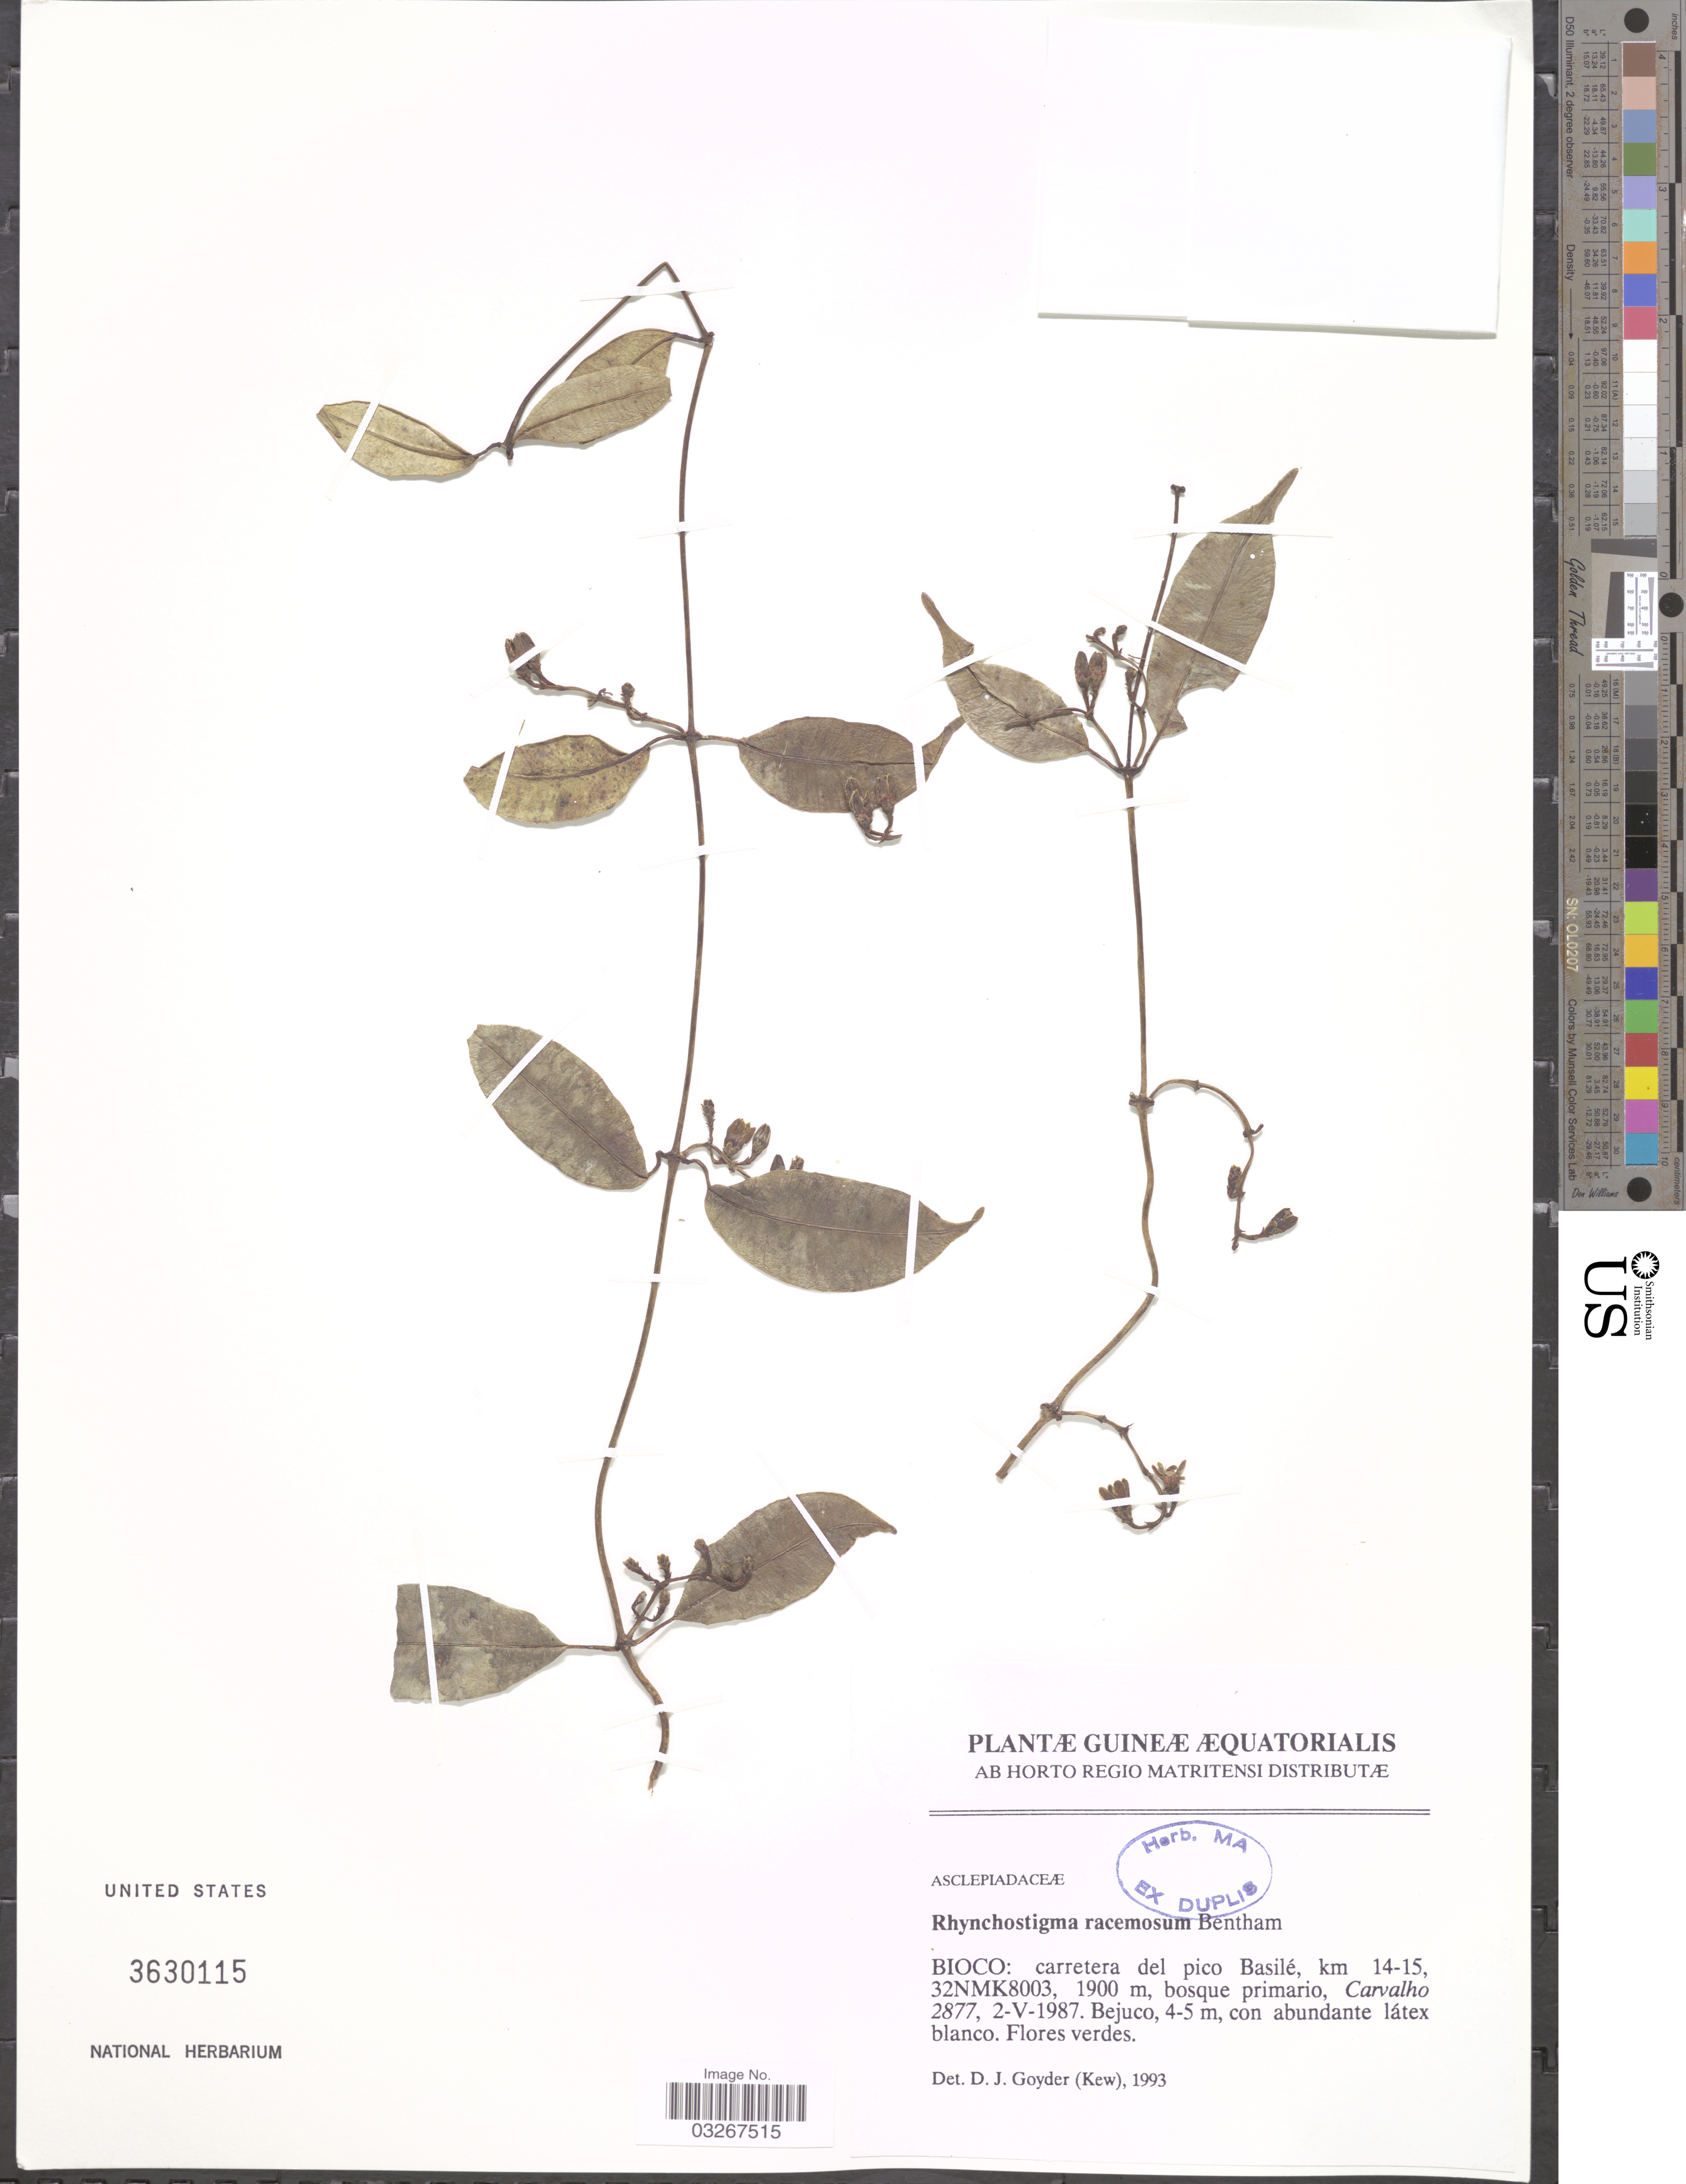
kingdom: Plantae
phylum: Tracheophyta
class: Magnoliopsida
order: Gentianales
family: Apocynaceae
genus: Rhynchostigma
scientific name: Rhynchostigma racemosum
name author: Benth.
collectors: Carvalho, --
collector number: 2877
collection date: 1987-05-02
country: Equatorial Guinea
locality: Guineæ Æquatorialis, Bioco: carretera del pico Basilé, km 14-15 32NMK8003.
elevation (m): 1900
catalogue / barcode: US 3630115